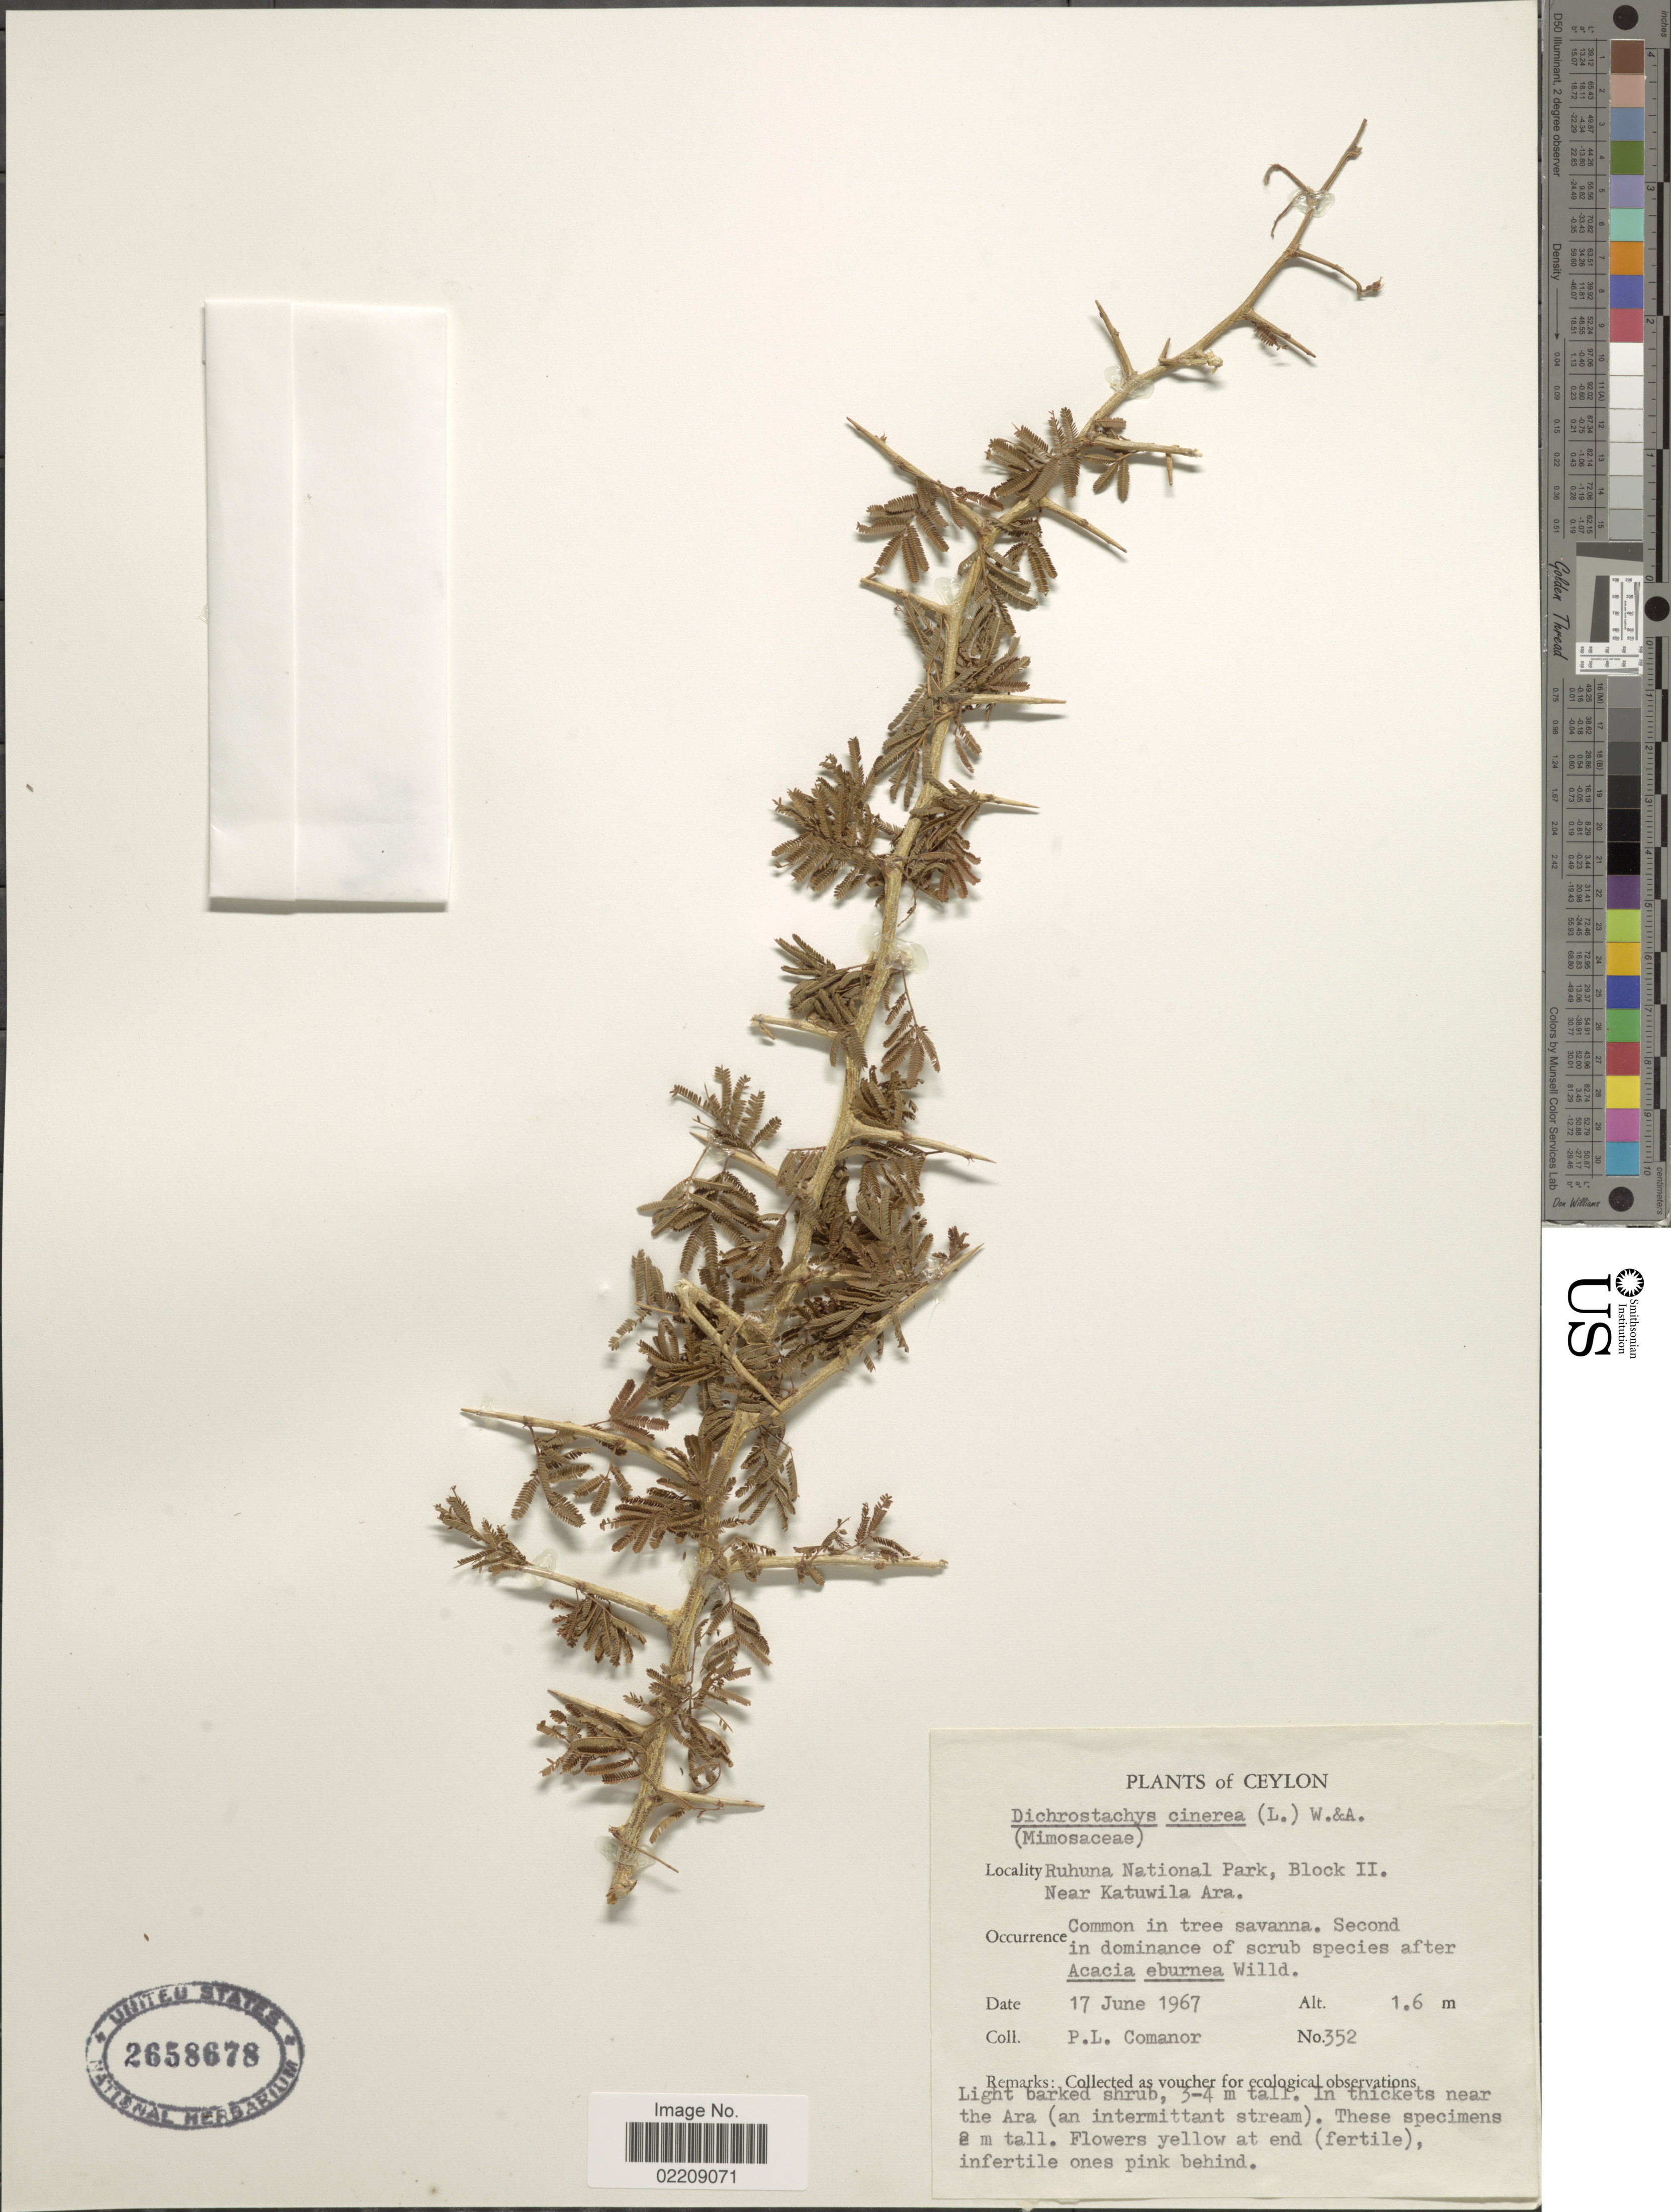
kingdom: Plantae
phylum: Tracheophyta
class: Magnoliopsida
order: Fabales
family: Fabaceae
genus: Dichrostachys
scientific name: Dichrostachys cinerea R. Vig., nom. illeg.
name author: R. Vig.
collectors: P. Comanor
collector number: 352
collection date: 1967-06-17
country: Sri Lanka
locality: Ceylon, Ruhuna National Park, Block II. Near Katuwila Ara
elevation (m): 1.6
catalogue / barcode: US 2658678